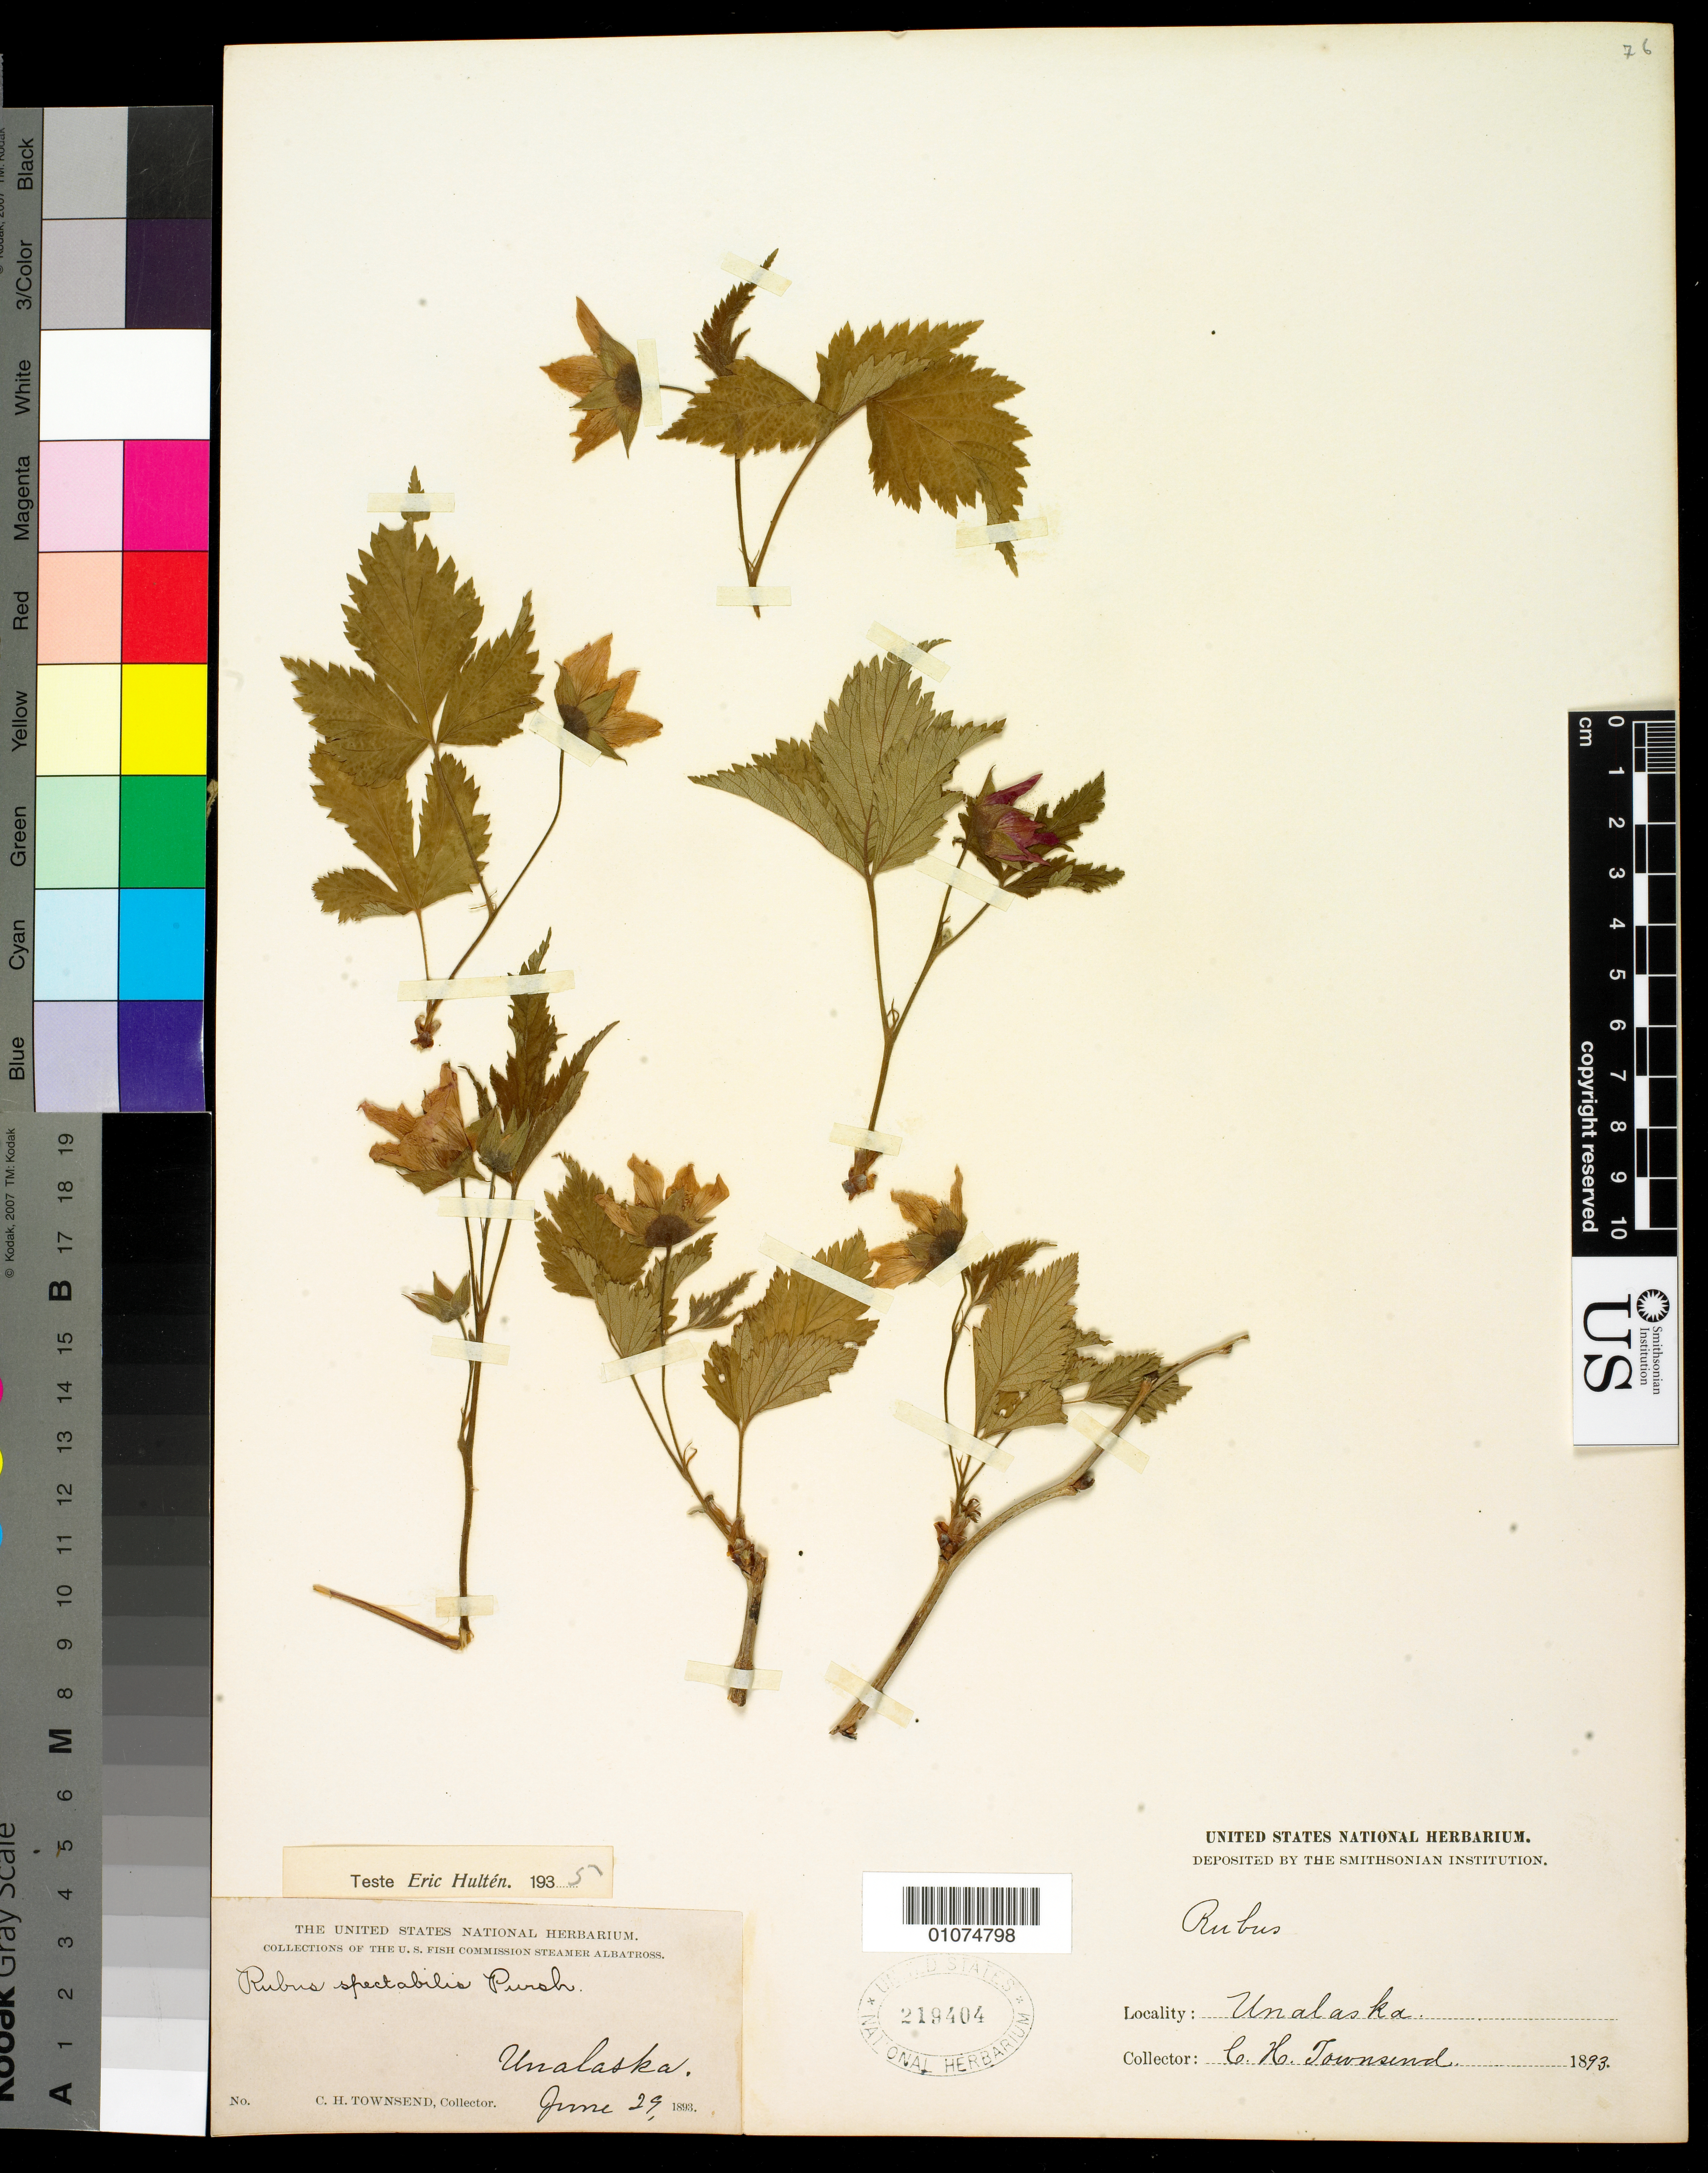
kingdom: Plantae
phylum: Tracheophyta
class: Magnoliopsida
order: Rosales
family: Rosaceae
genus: Rubus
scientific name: Rubus spectabilis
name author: Pursh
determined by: Hultén, [O.] Eric G.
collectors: C. H. Townsend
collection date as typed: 29 Jun 1893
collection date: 1893-06-29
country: United States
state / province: Alaska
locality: Unalaska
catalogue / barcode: US 219404